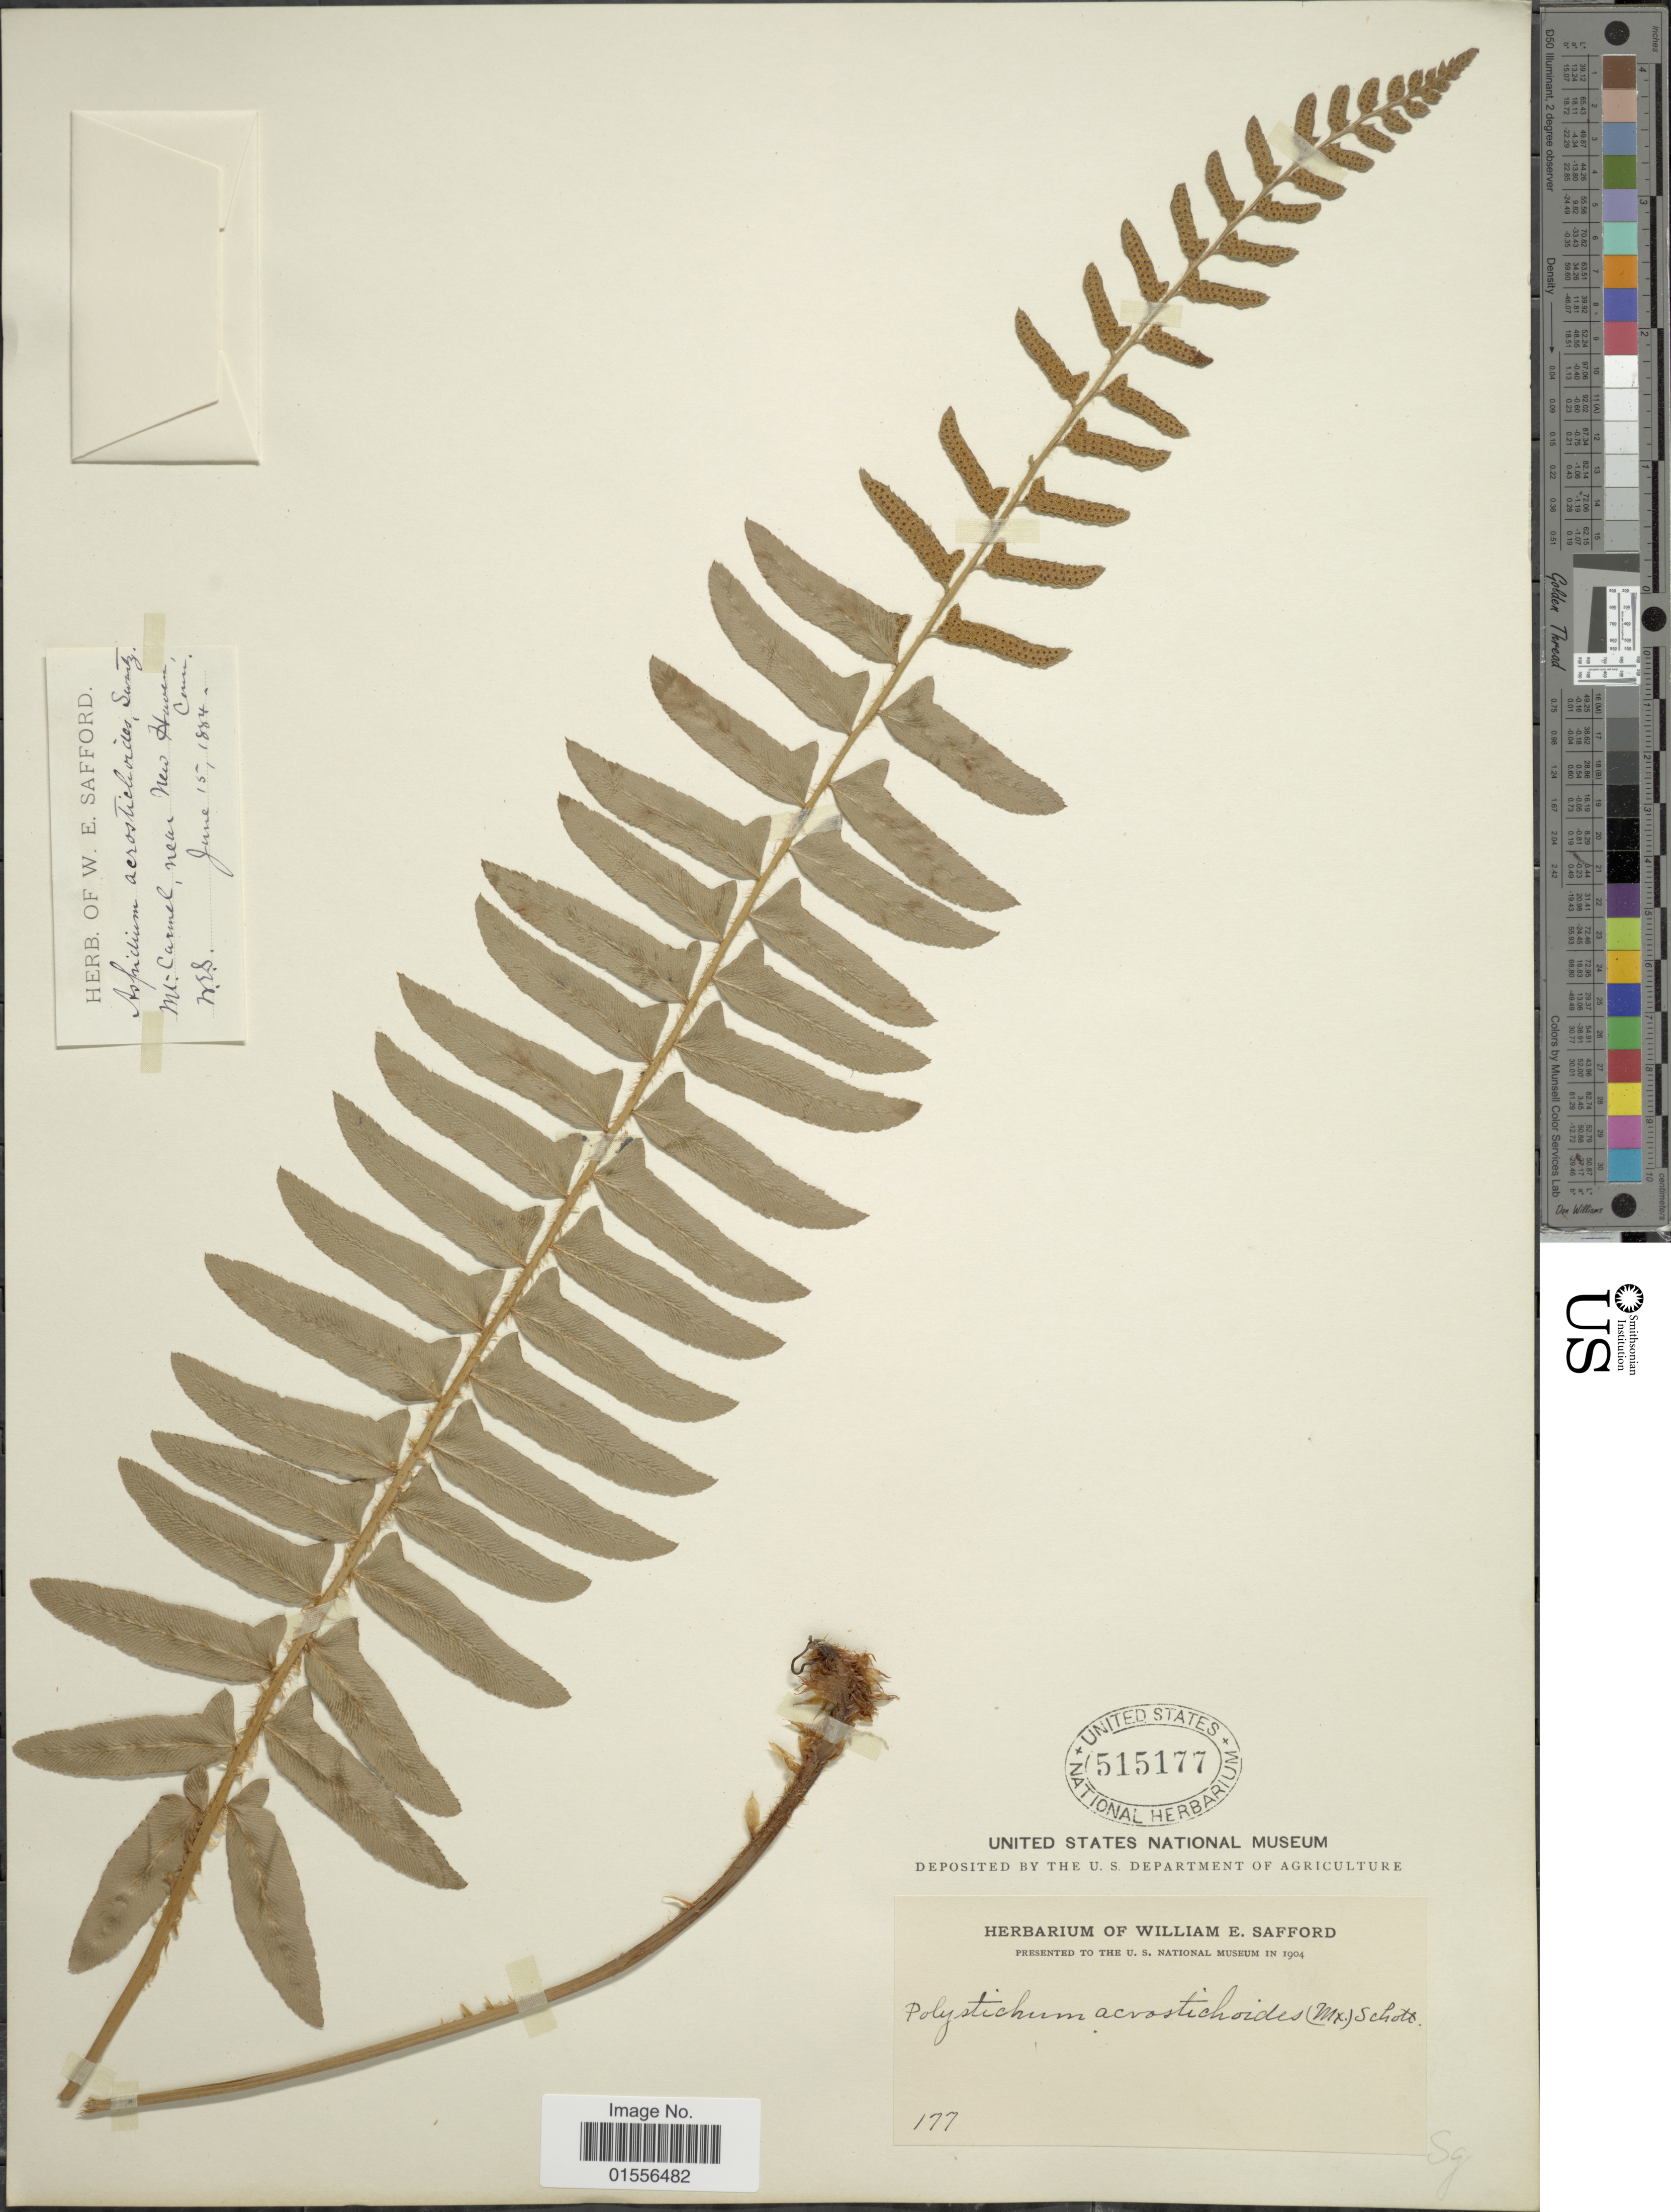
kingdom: Plantae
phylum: Tracheophyta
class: Polypodiopsida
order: Polypodiales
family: Dryopteridaceae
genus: Polystichum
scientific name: Polystichum acrostichoides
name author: (Michx.) Schott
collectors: W. E. Safford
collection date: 1884-06-15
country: United States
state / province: Connecticut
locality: Mt Carmel, near New Haven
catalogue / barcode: US 515177